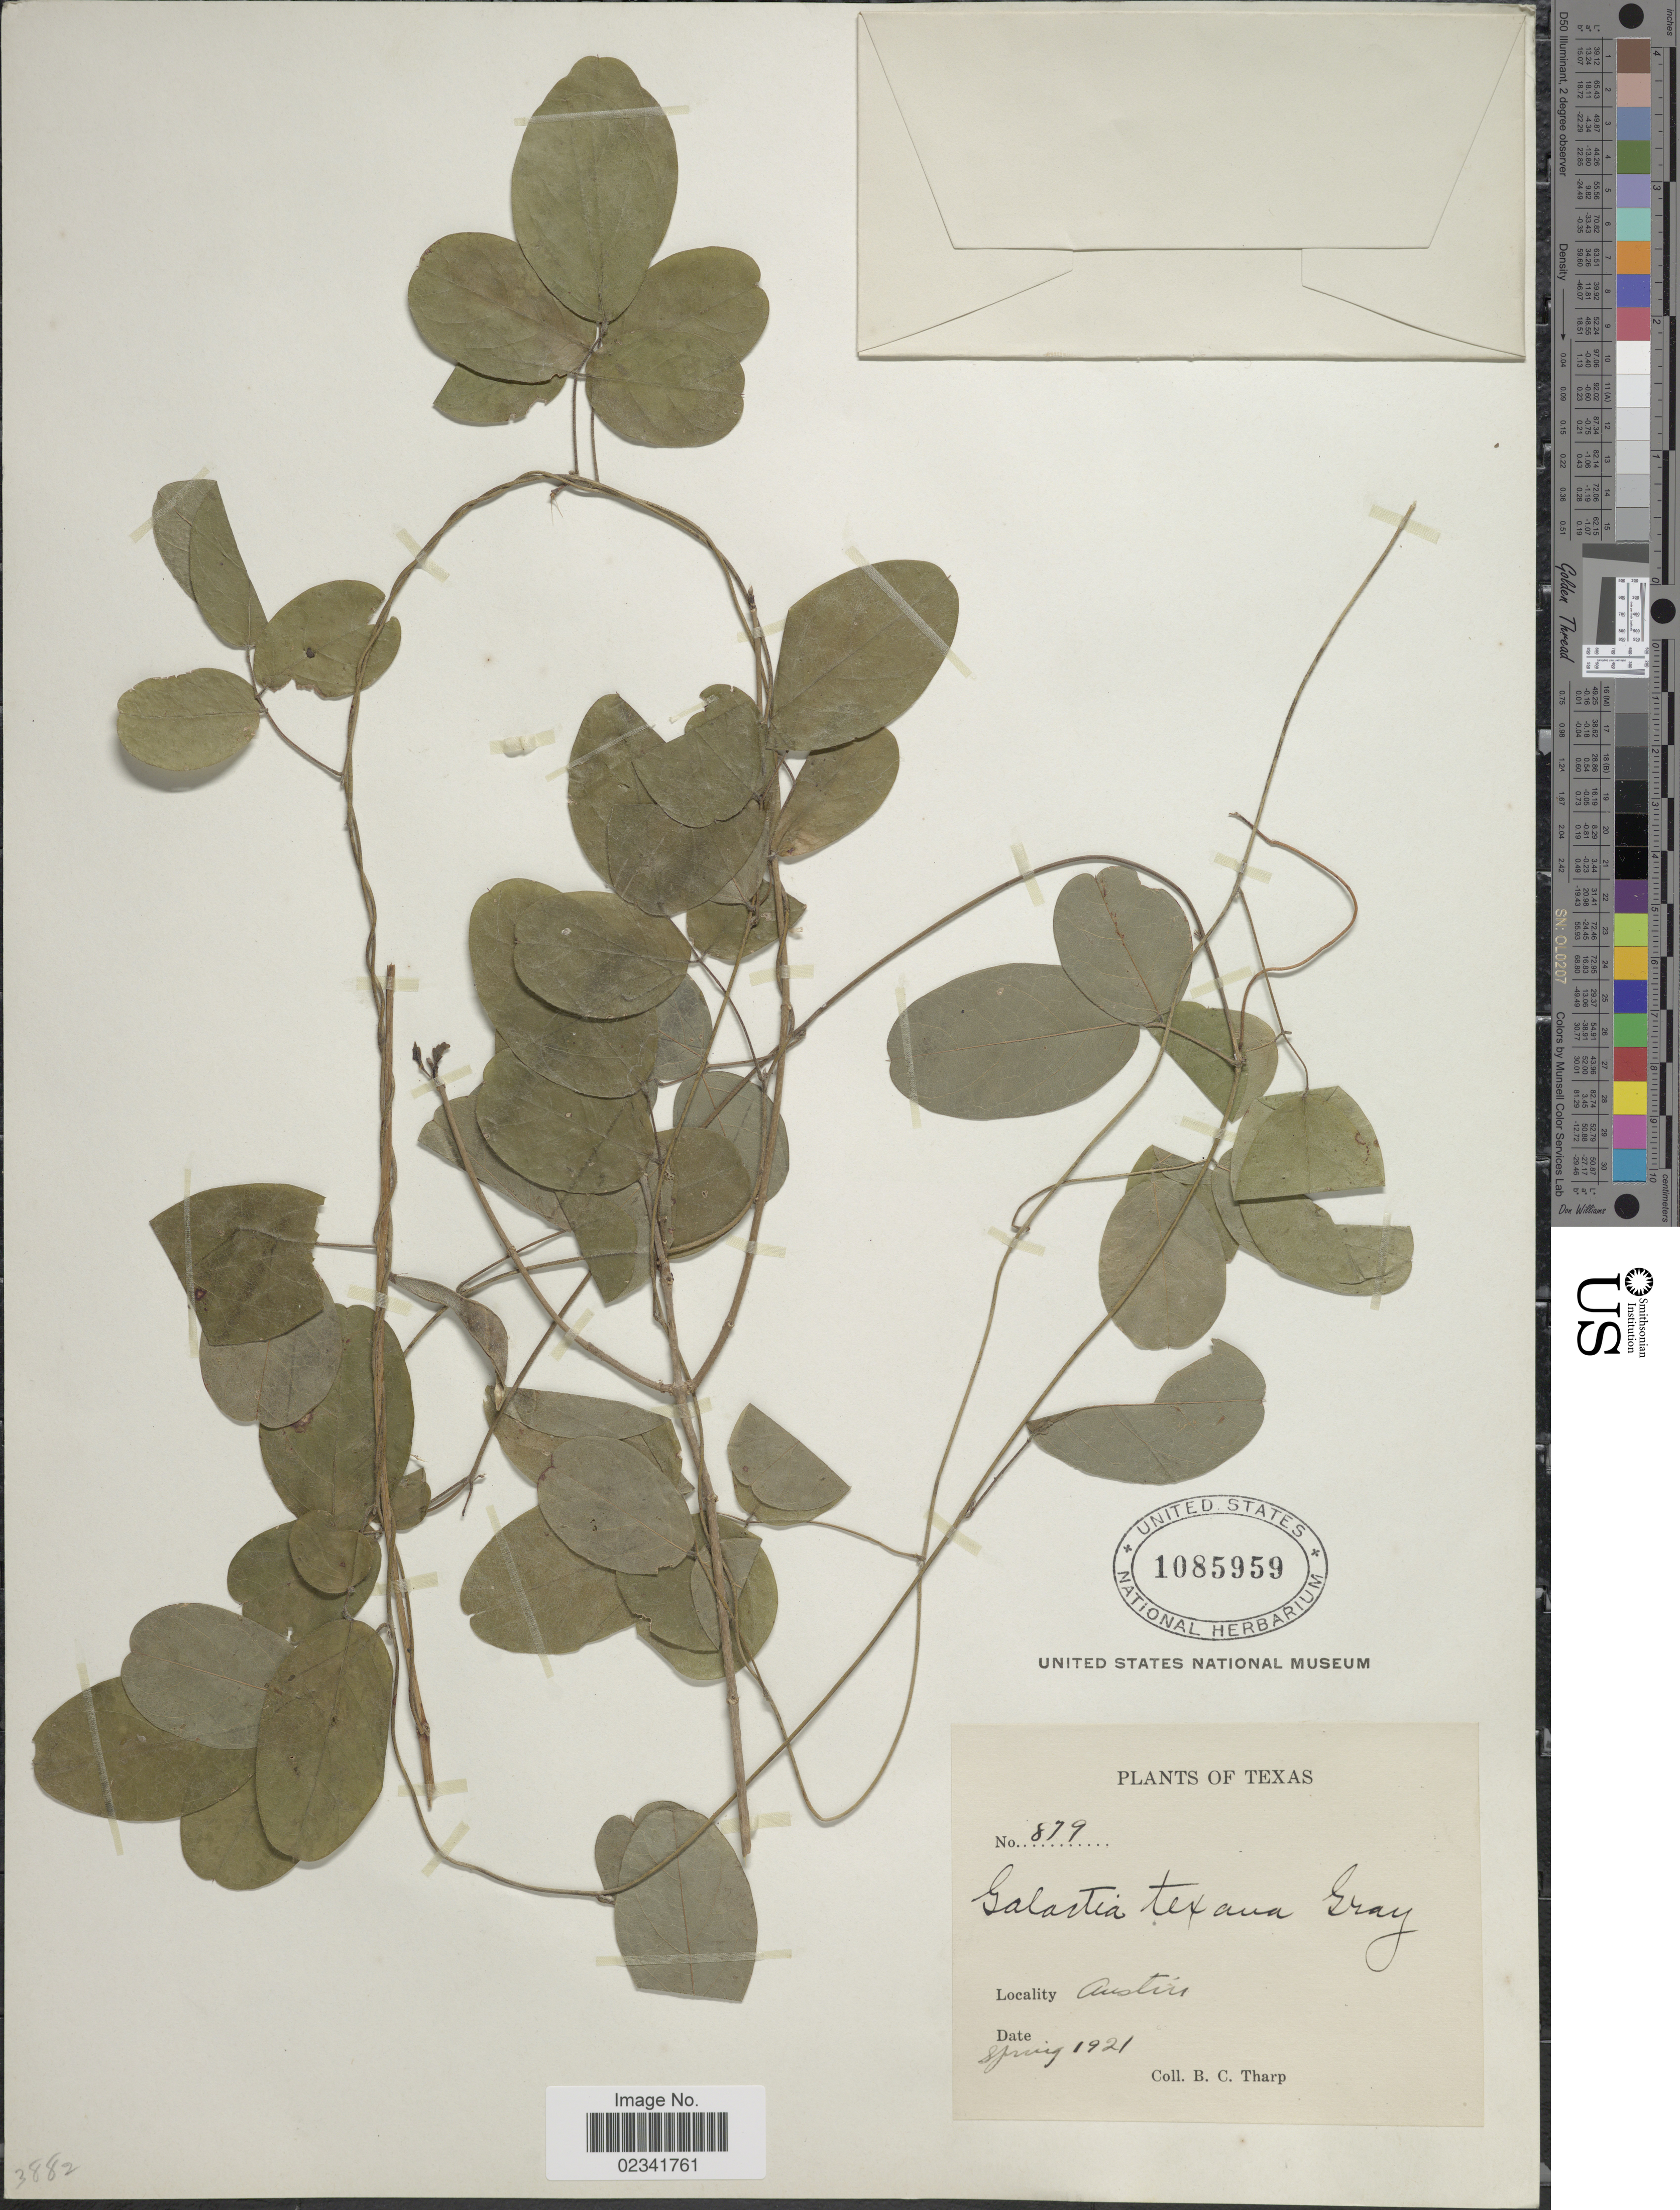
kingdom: Plantae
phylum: Tracheophyta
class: Magnoliopsida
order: Fabales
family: Fabaceae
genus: Galactia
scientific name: Galactia texana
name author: (Scheele) A. Gray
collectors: B. C. Tharp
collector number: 879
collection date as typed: Spring 1921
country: United States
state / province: Texas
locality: Austin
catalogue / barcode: US 1085959